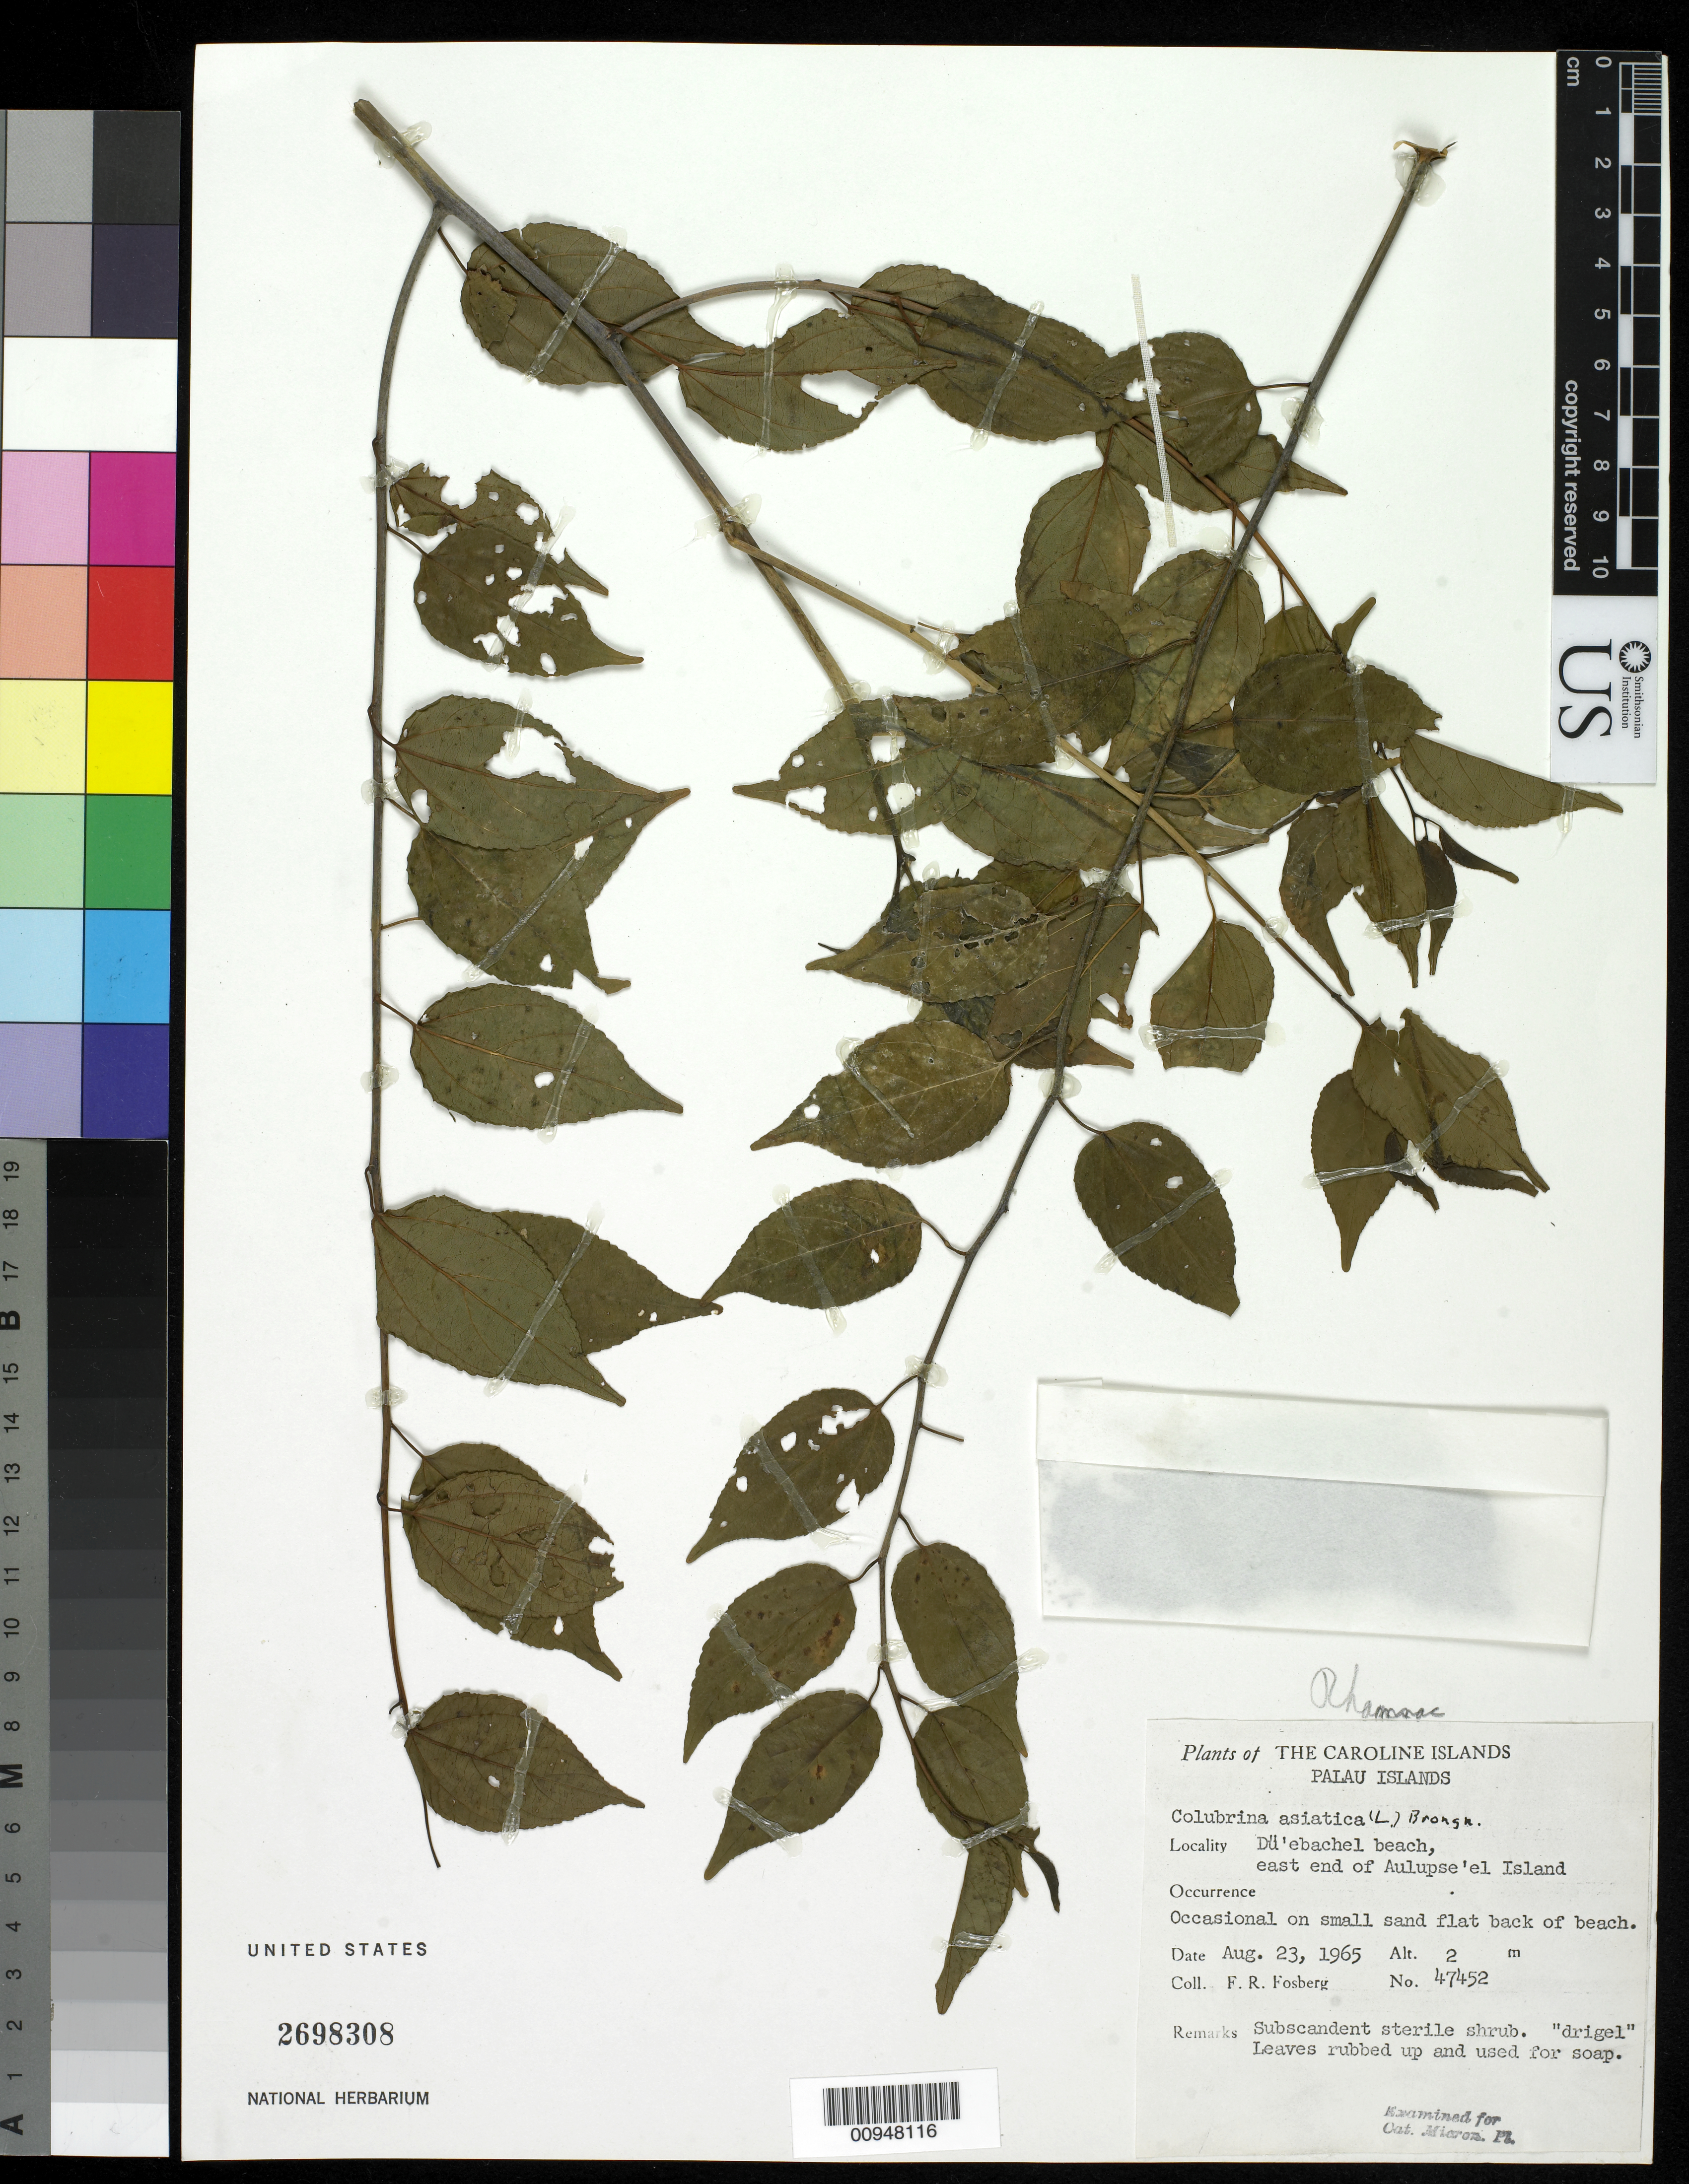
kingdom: Plantae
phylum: Tracheophyta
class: Magnoliopsida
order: Rosales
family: Rhamnaceae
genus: Colubrina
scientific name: Colubrina asiatica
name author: (L.) Brongn.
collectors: F. R. Fosberg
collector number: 47452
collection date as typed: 23 Aug 1965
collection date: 1965-08-23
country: Palau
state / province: Koror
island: Ulebsechel [Aulupse'el]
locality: Du'ebachel Beach, E end of Aulupse'el Island.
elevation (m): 2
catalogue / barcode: US 2698308